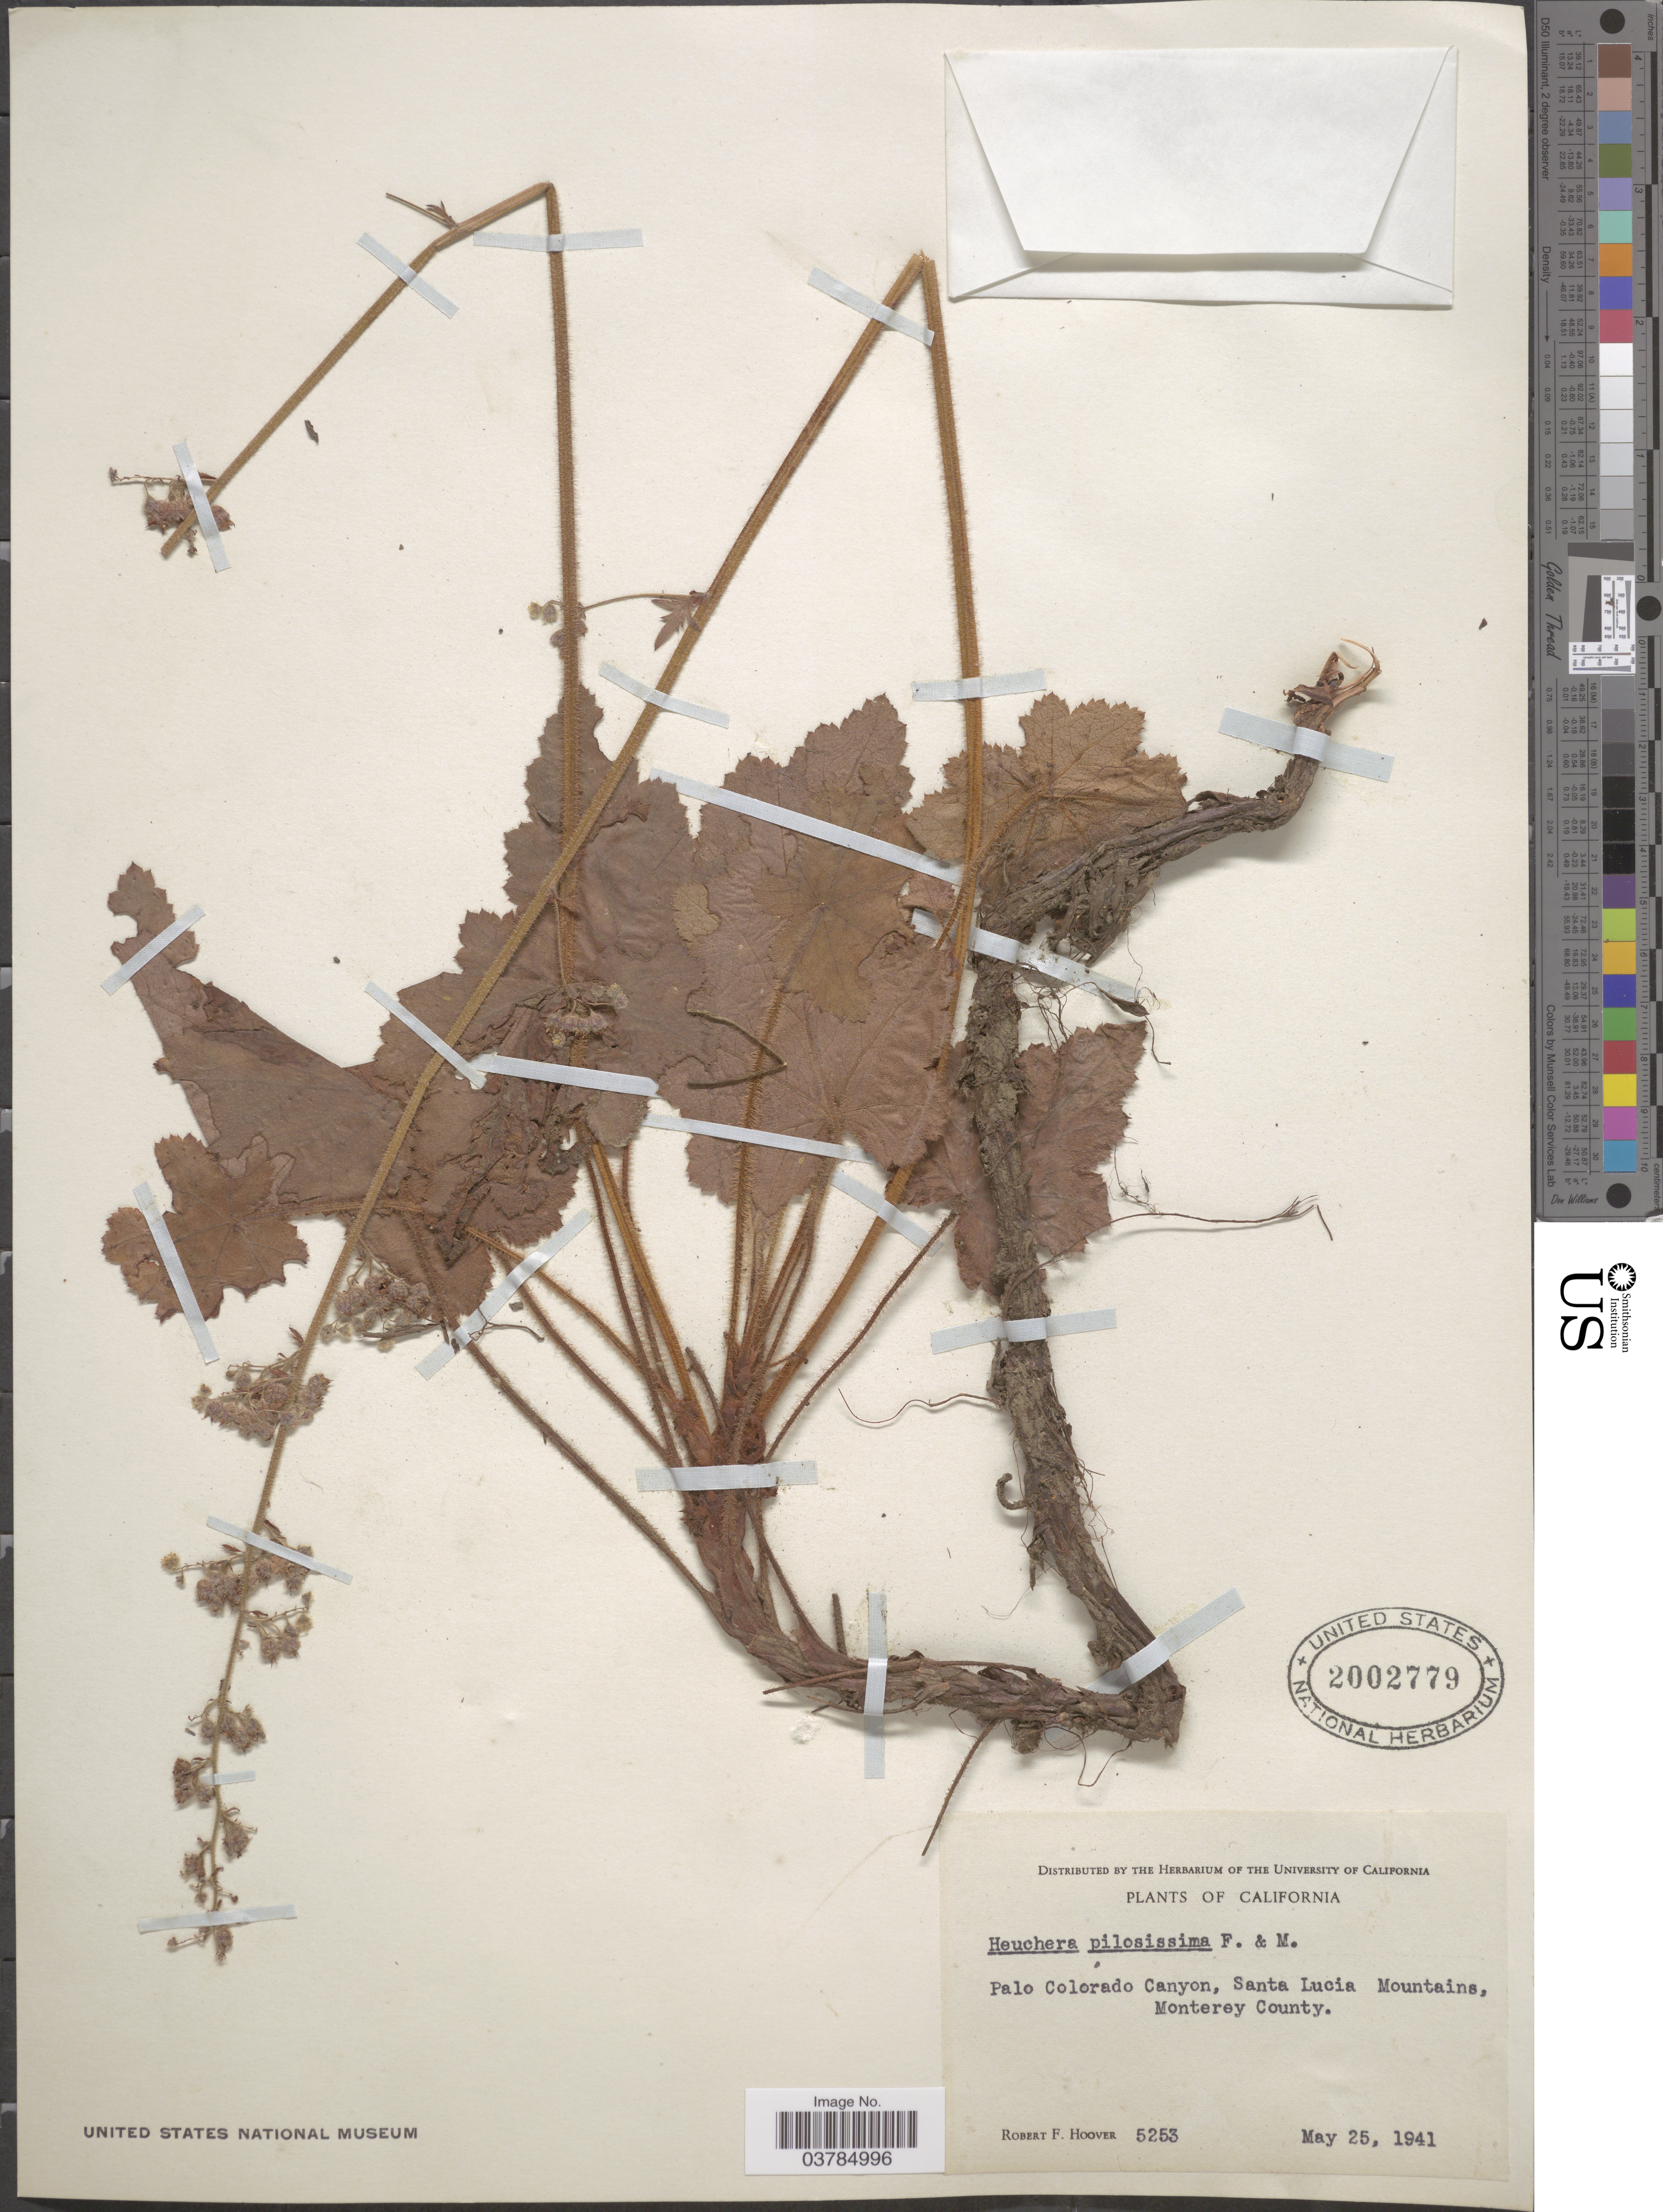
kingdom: Plantae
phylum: Tracheophyta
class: Magnoliopsida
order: Saxifragales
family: Saxifragaceae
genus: Heuchera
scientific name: Heuchera pilosissima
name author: Fisch. & C.A. Mey.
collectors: R. F. Hoover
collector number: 5253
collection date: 1941-05-25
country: United States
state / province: California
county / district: Monterey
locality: Palo Colorado Canyon, Santa Lucia Mountains, Monterey County.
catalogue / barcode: US 2002779